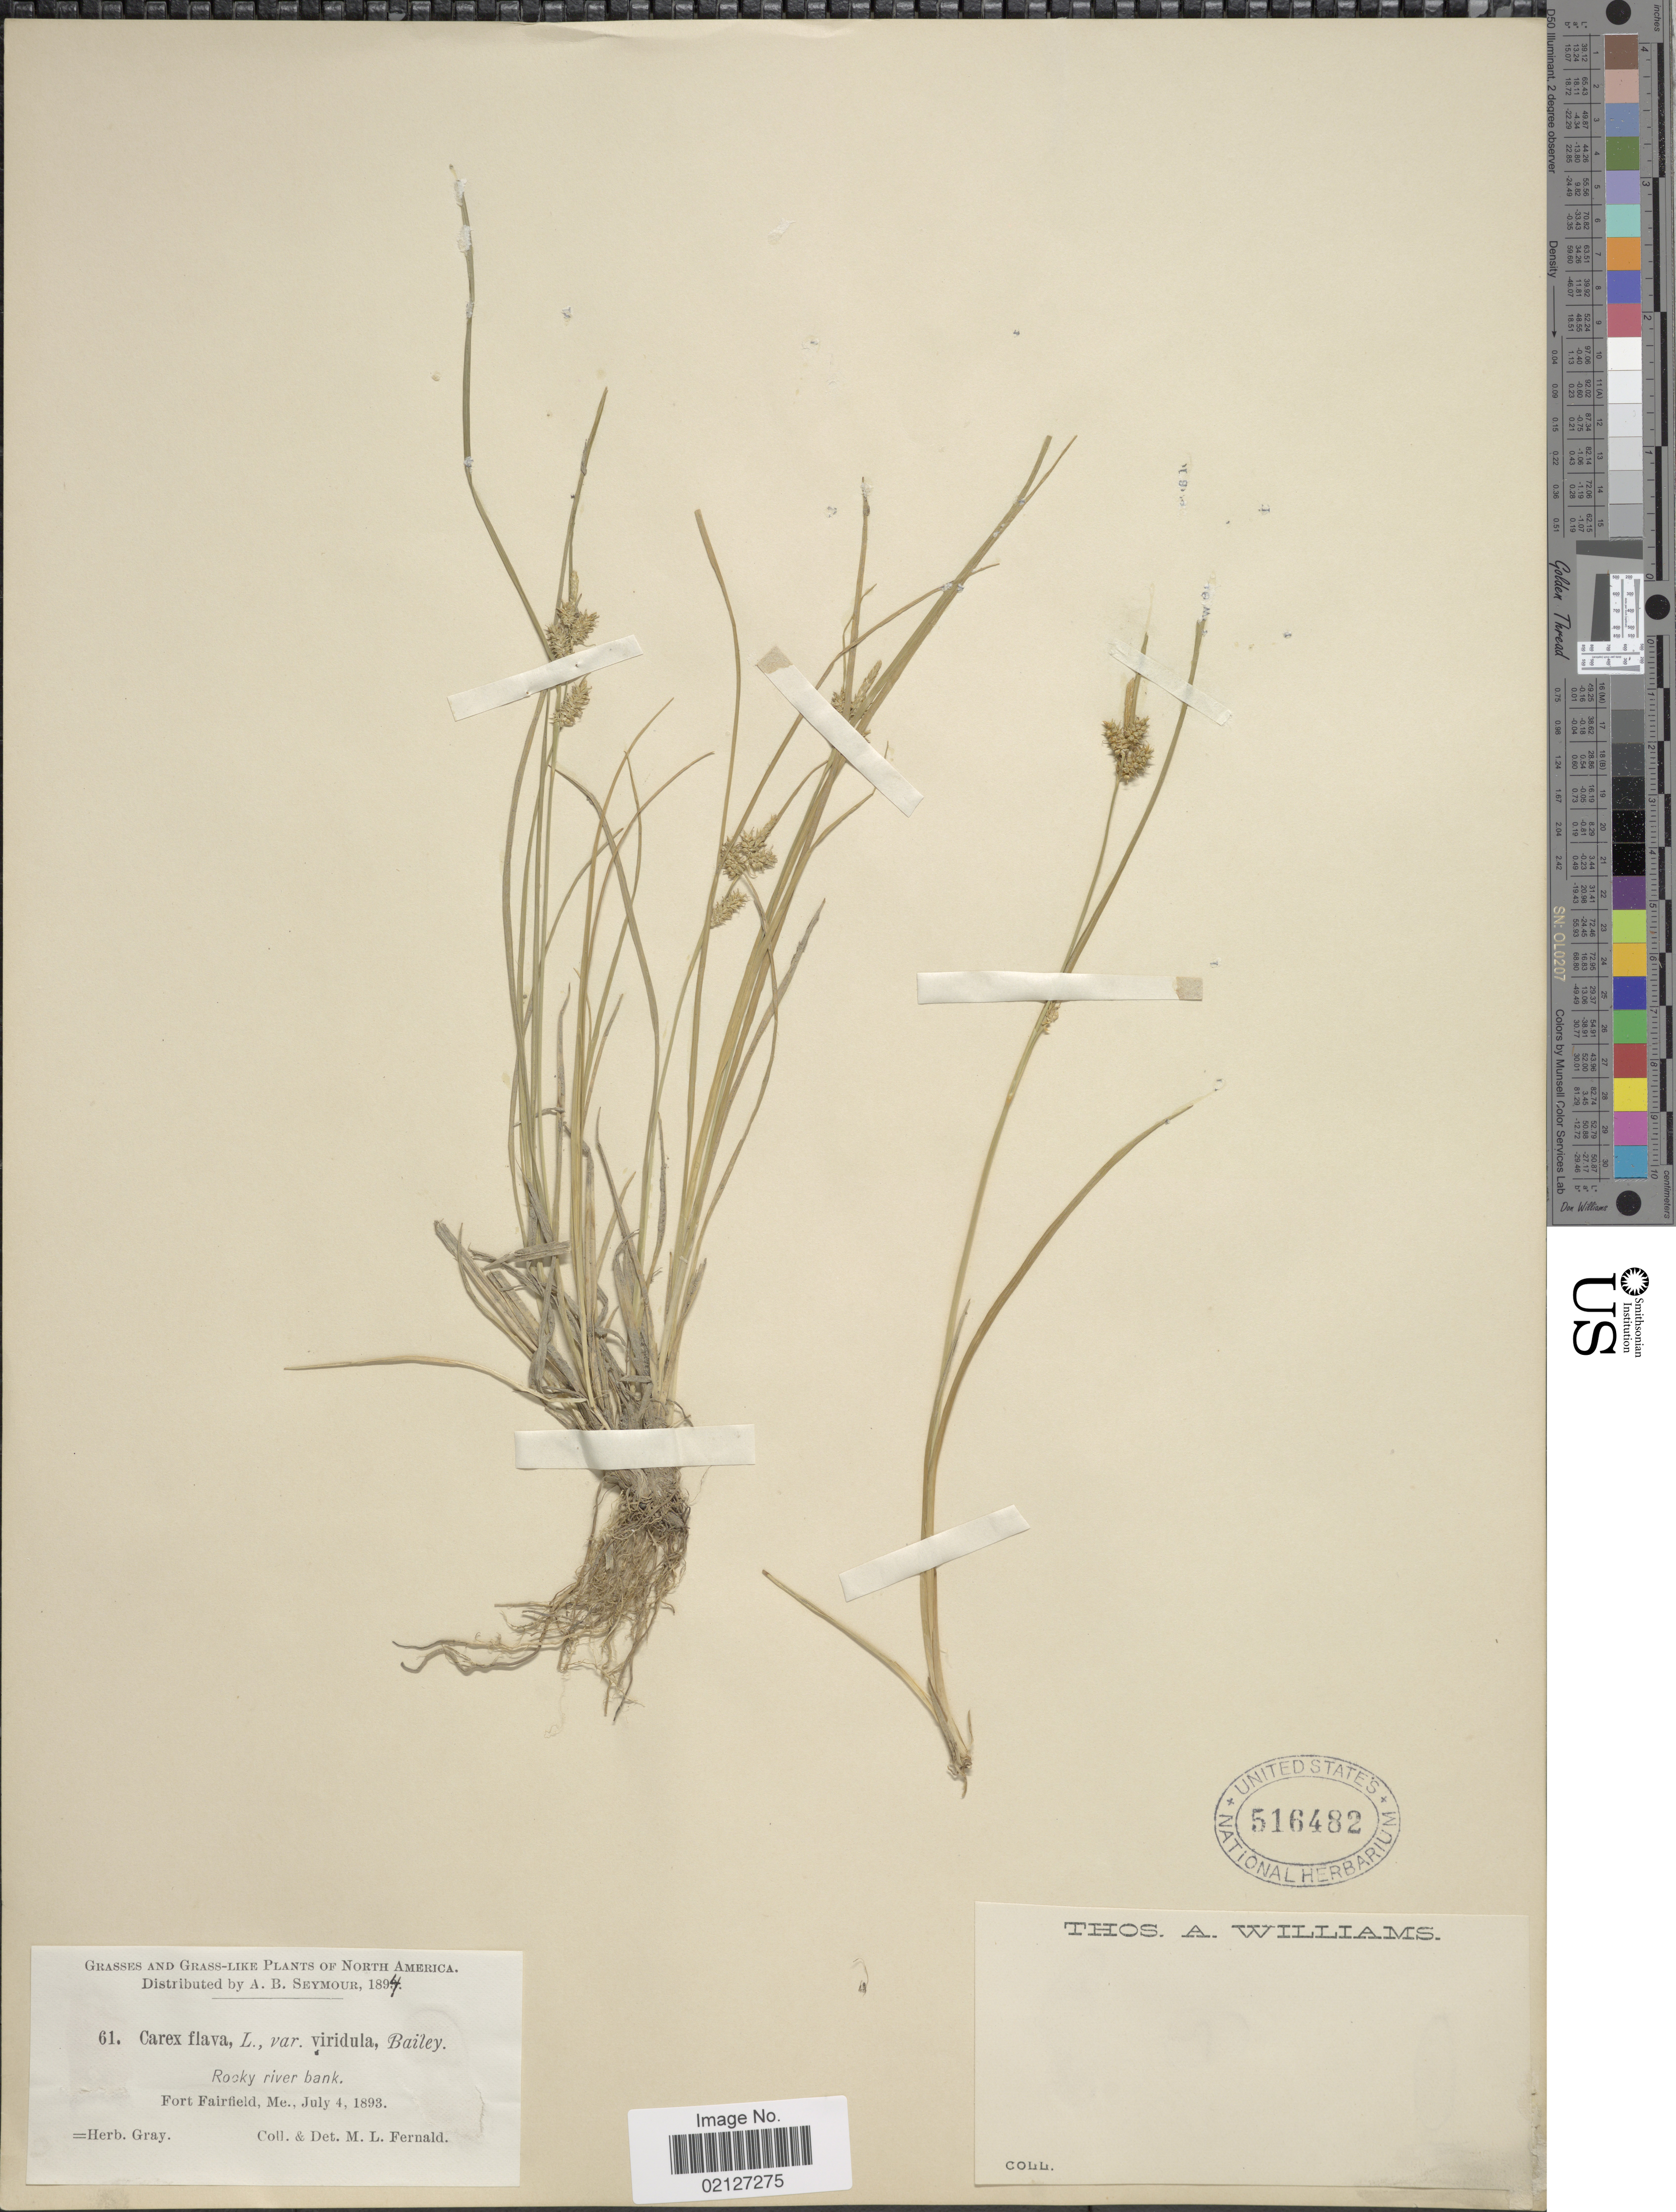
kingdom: Plantae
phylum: Tracheophyta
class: Liliopsida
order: Poales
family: Cyperaceae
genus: Carex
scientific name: Carex oederi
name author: Retz.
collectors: M. L. Fernald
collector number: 61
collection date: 1893-07-04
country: United States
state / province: Maine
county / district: Aroostook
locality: Grasses and Grass-like, rocky river bank, Fort Fairfield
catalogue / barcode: US 516482